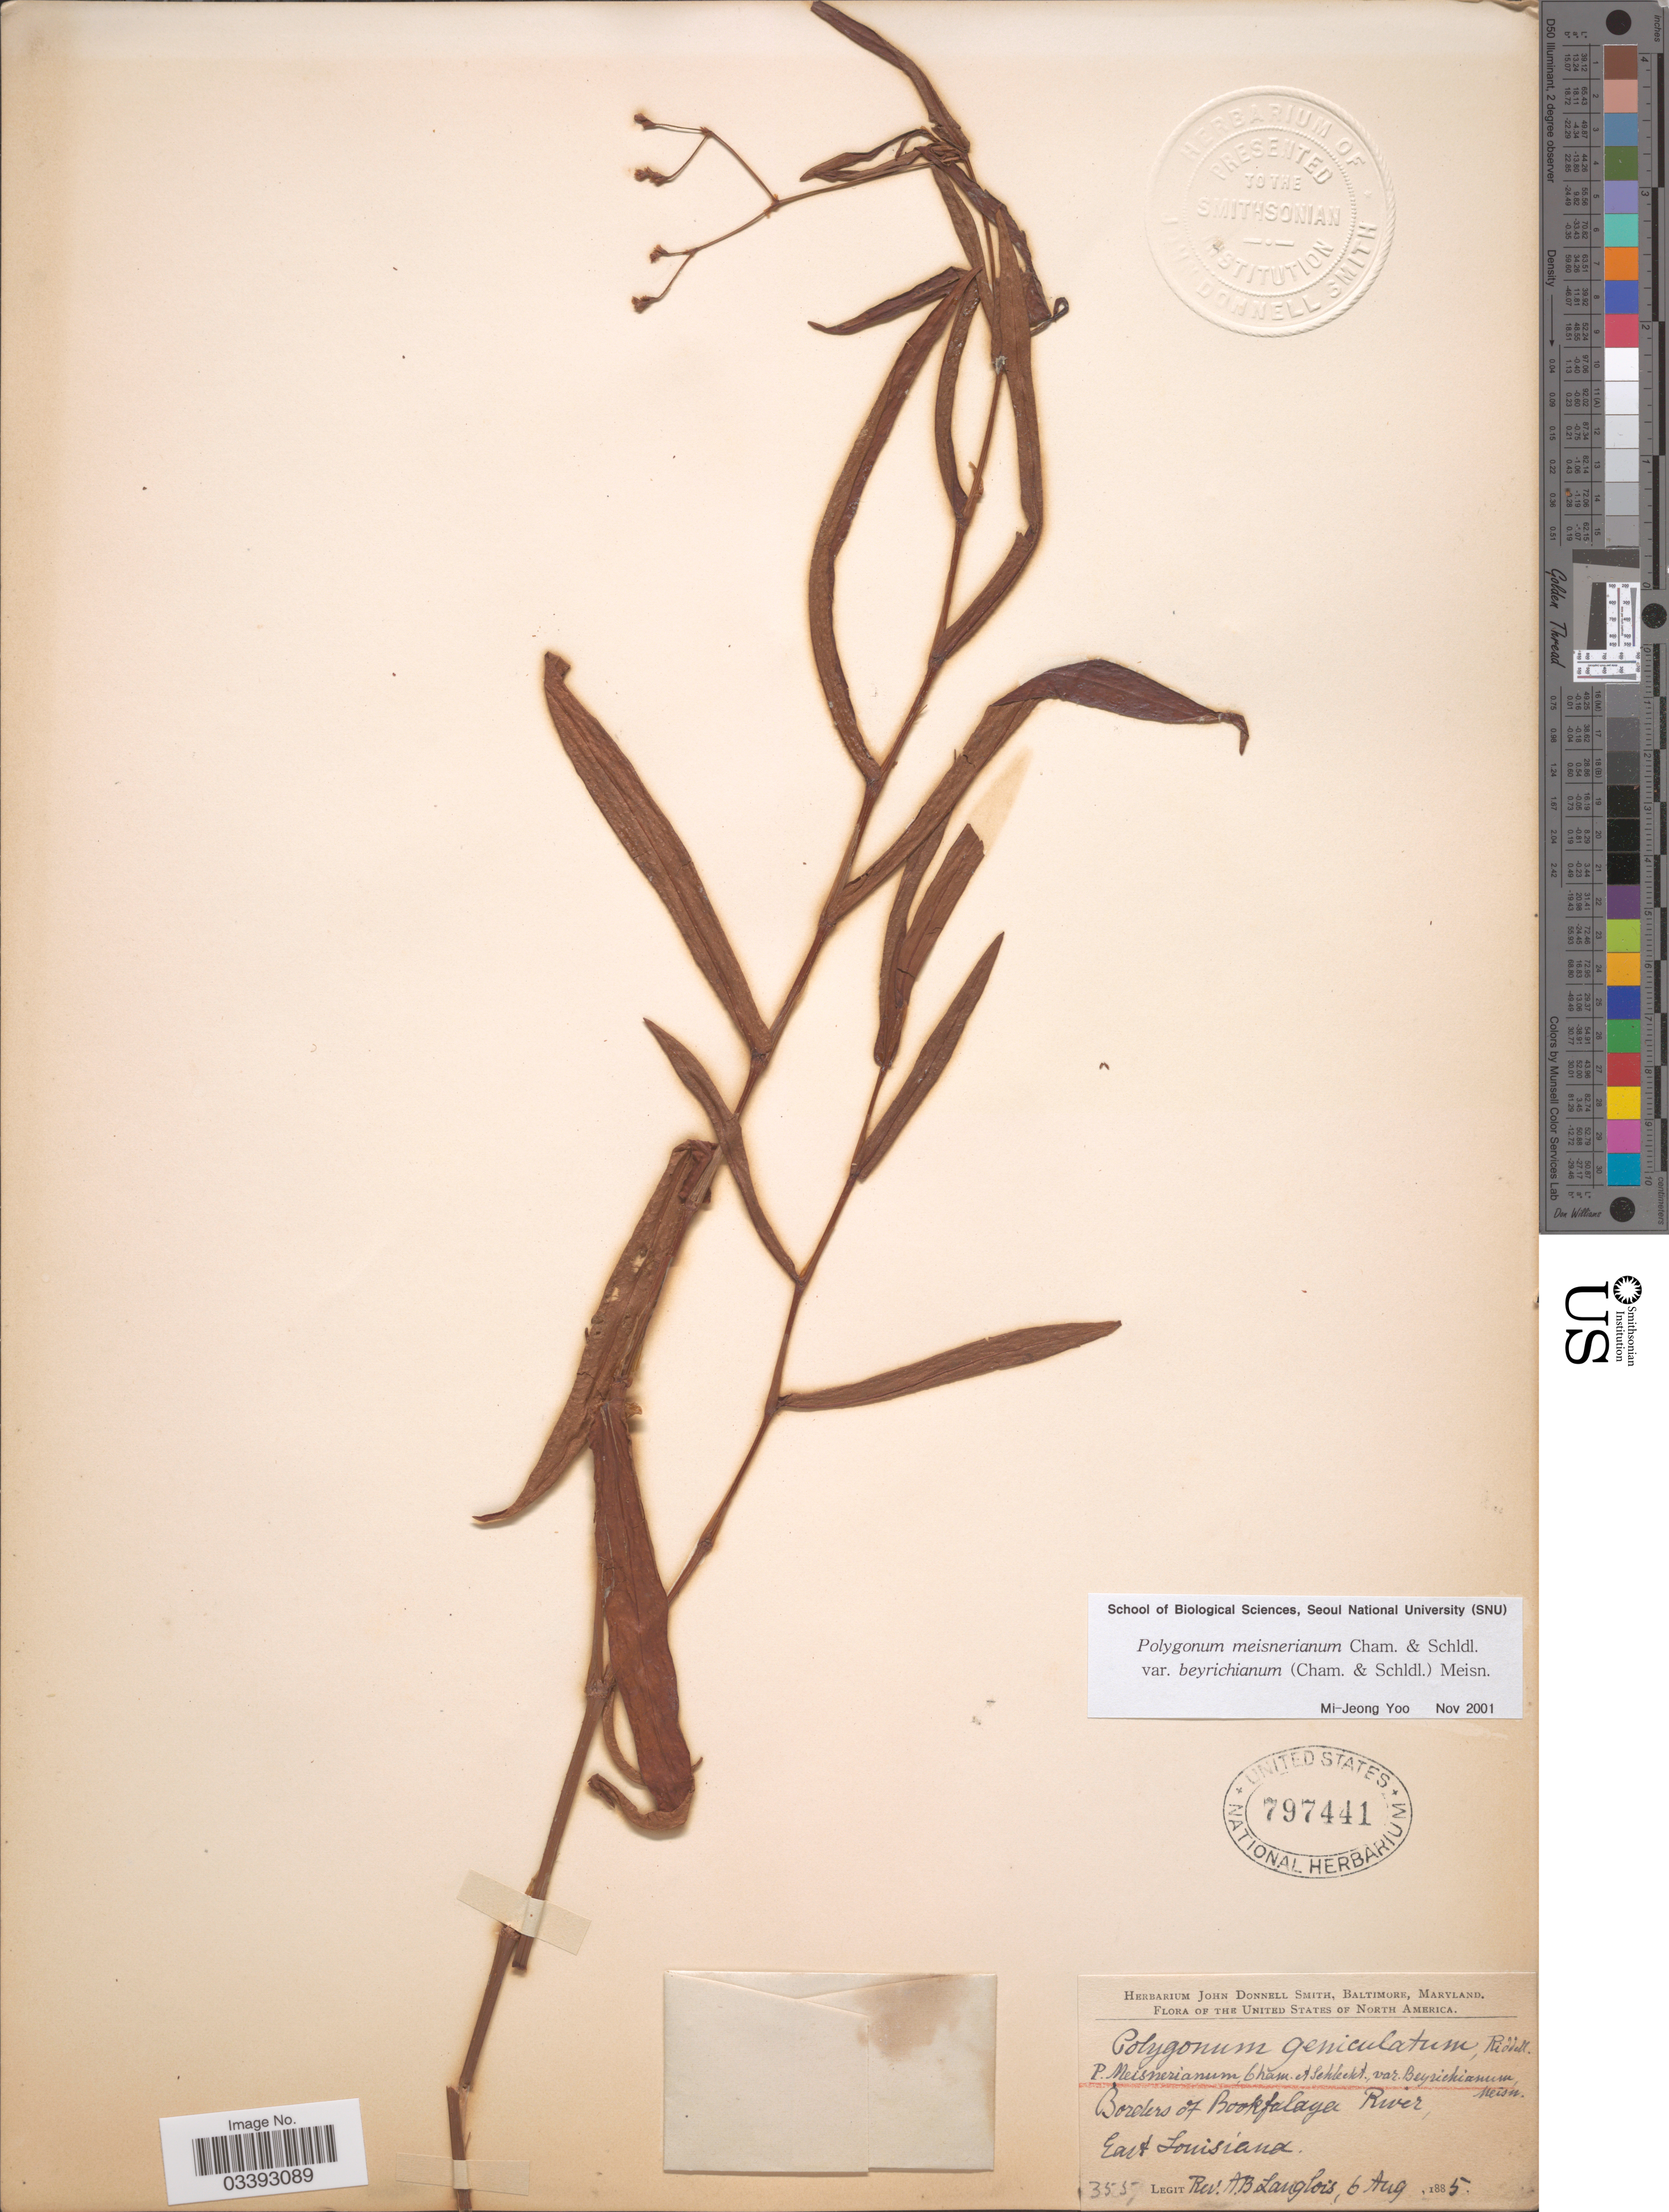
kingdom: Plantae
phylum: Tracheophyta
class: Magnoliopsida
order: Caryophyllales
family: Polygonaceae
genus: Persicaria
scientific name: Persicaria meisneriana var. beyrichiana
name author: (Cham. & Schltdl.) C.C. Freeman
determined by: Atha, D. E.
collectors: A. Langlois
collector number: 355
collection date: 1885-08-06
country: United States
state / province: Louisiana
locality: Borders of Bookfalaya River, East Louisiana.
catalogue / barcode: US 797441